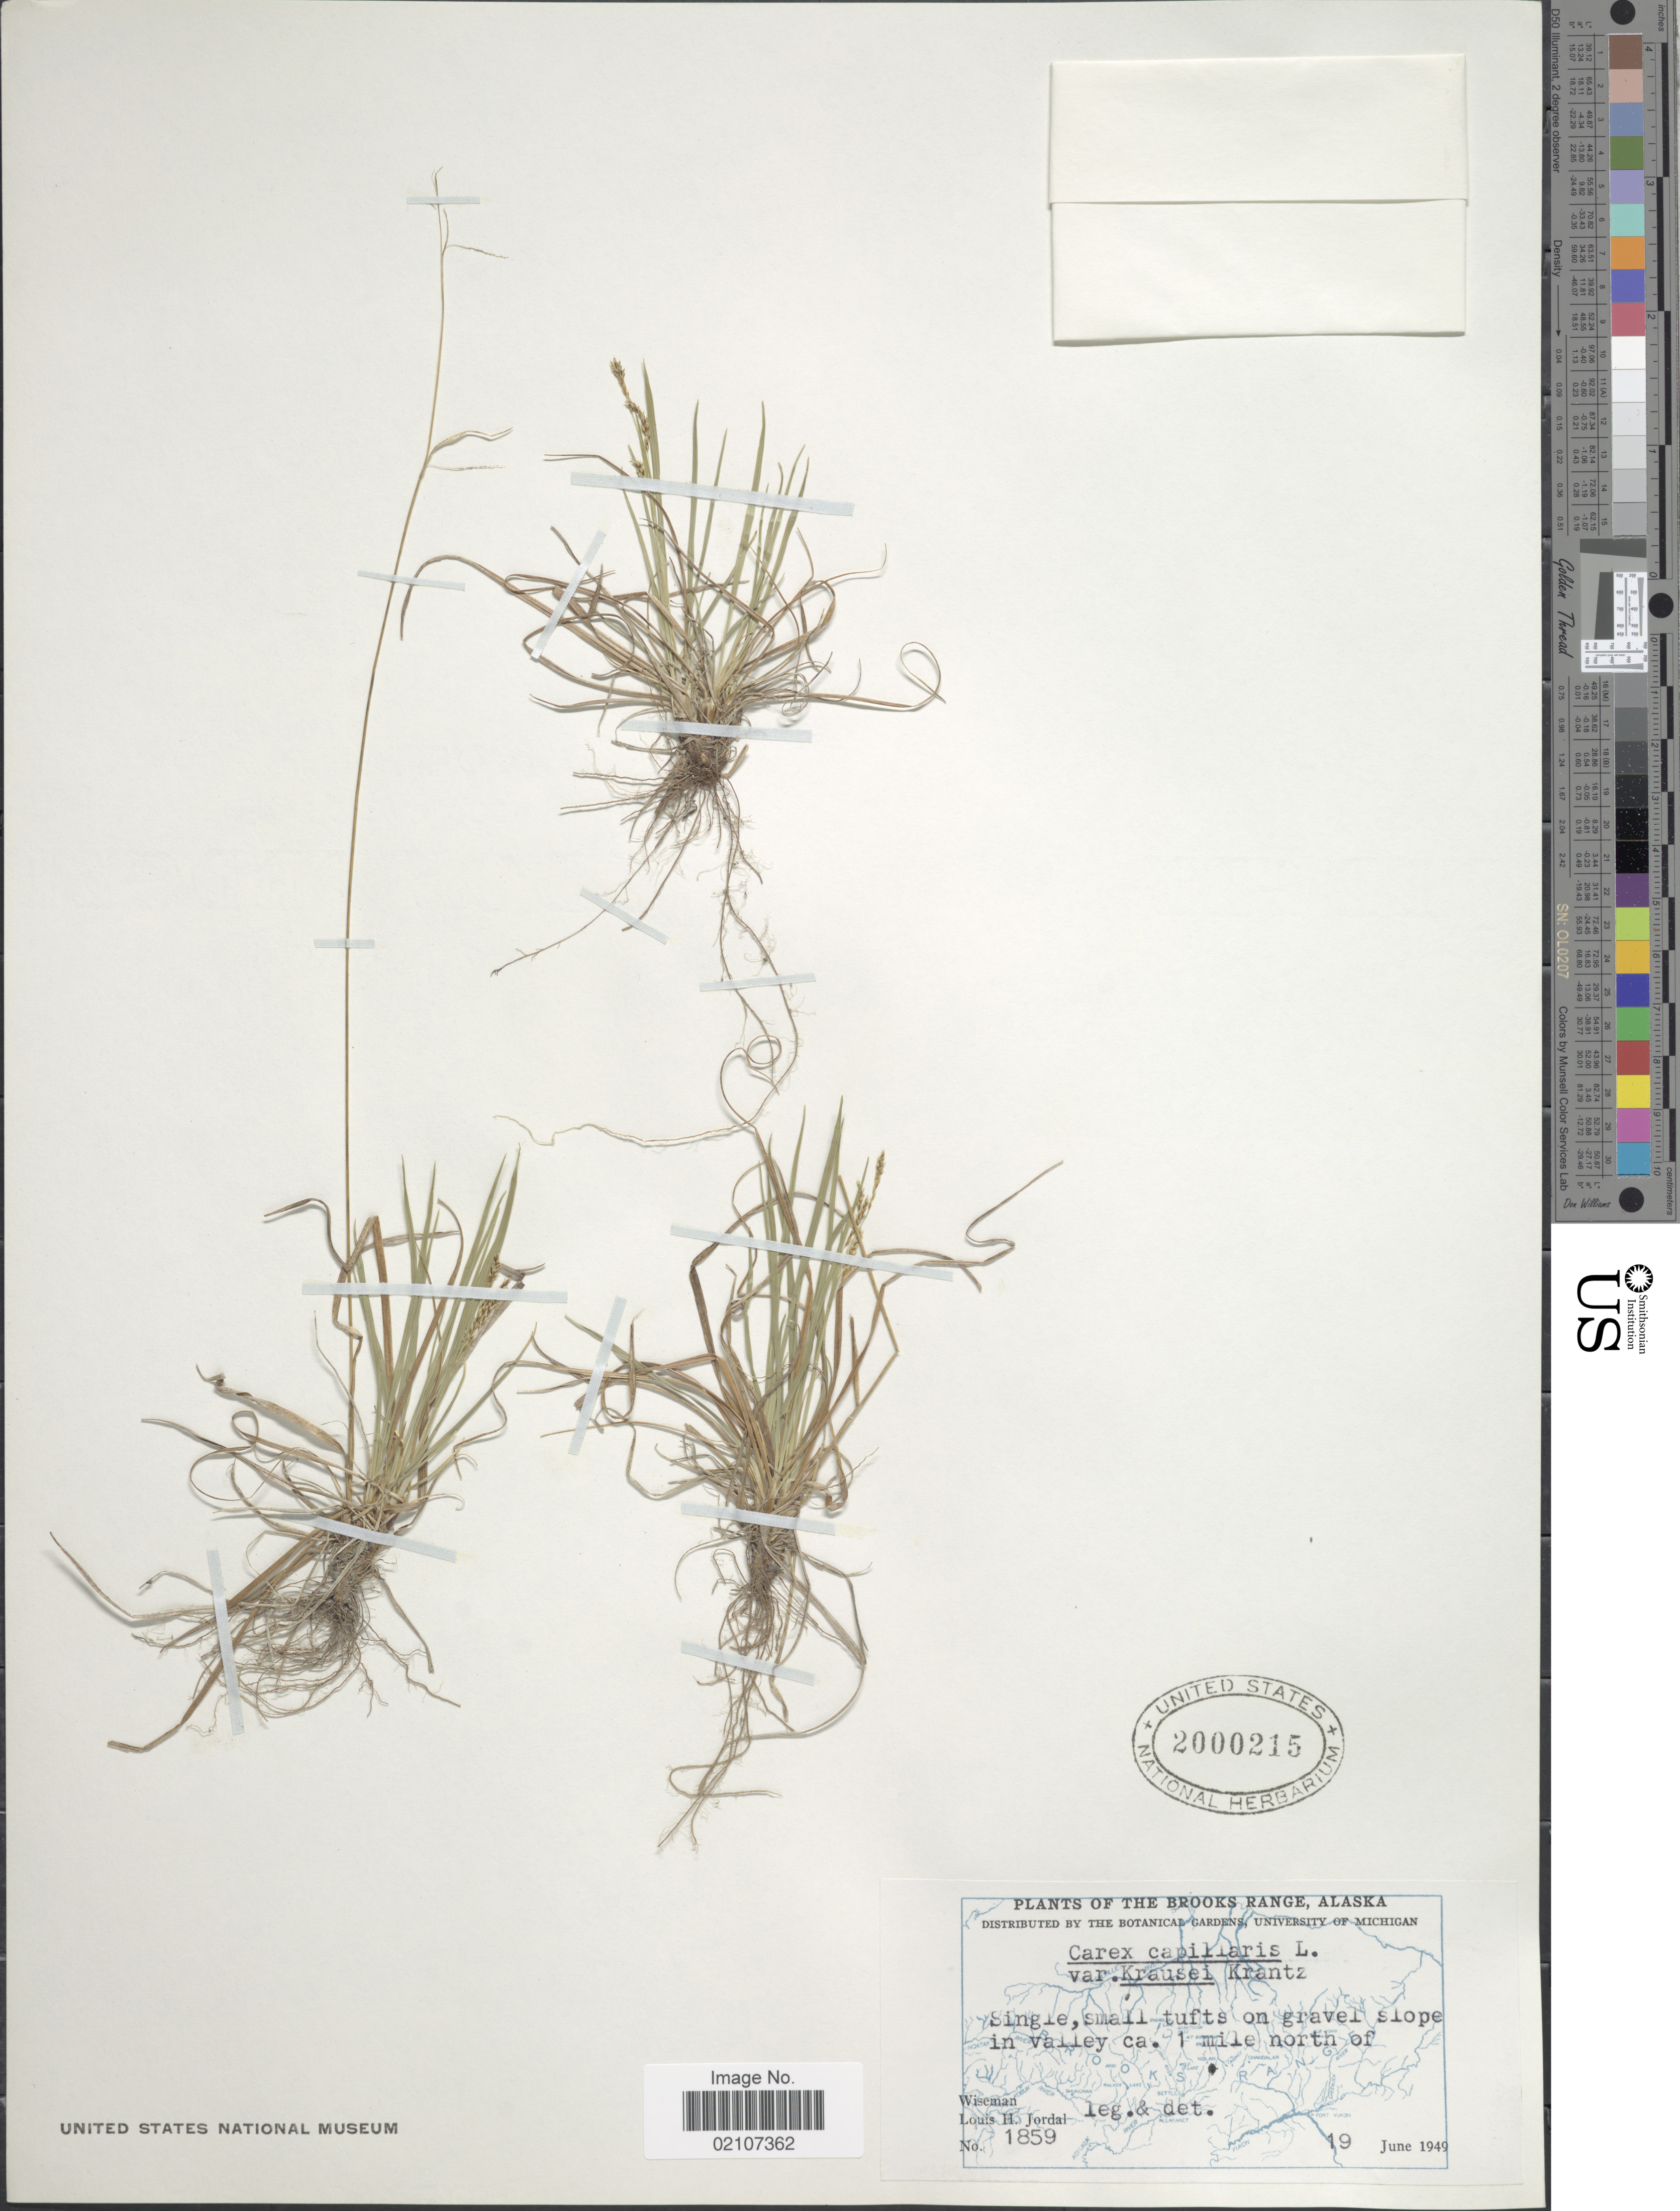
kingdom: Plantae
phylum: Tracheophyta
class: Liliopsida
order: Poales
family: Cyperaceae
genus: Carex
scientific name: Carex capillaris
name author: L.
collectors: L. Jordal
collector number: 1859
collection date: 1949-06-19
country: United States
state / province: Alaska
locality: Brooks Range. Single, small tufts on gravel slope in valley ca. 1 mile north of Wiseman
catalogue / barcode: US 2000215